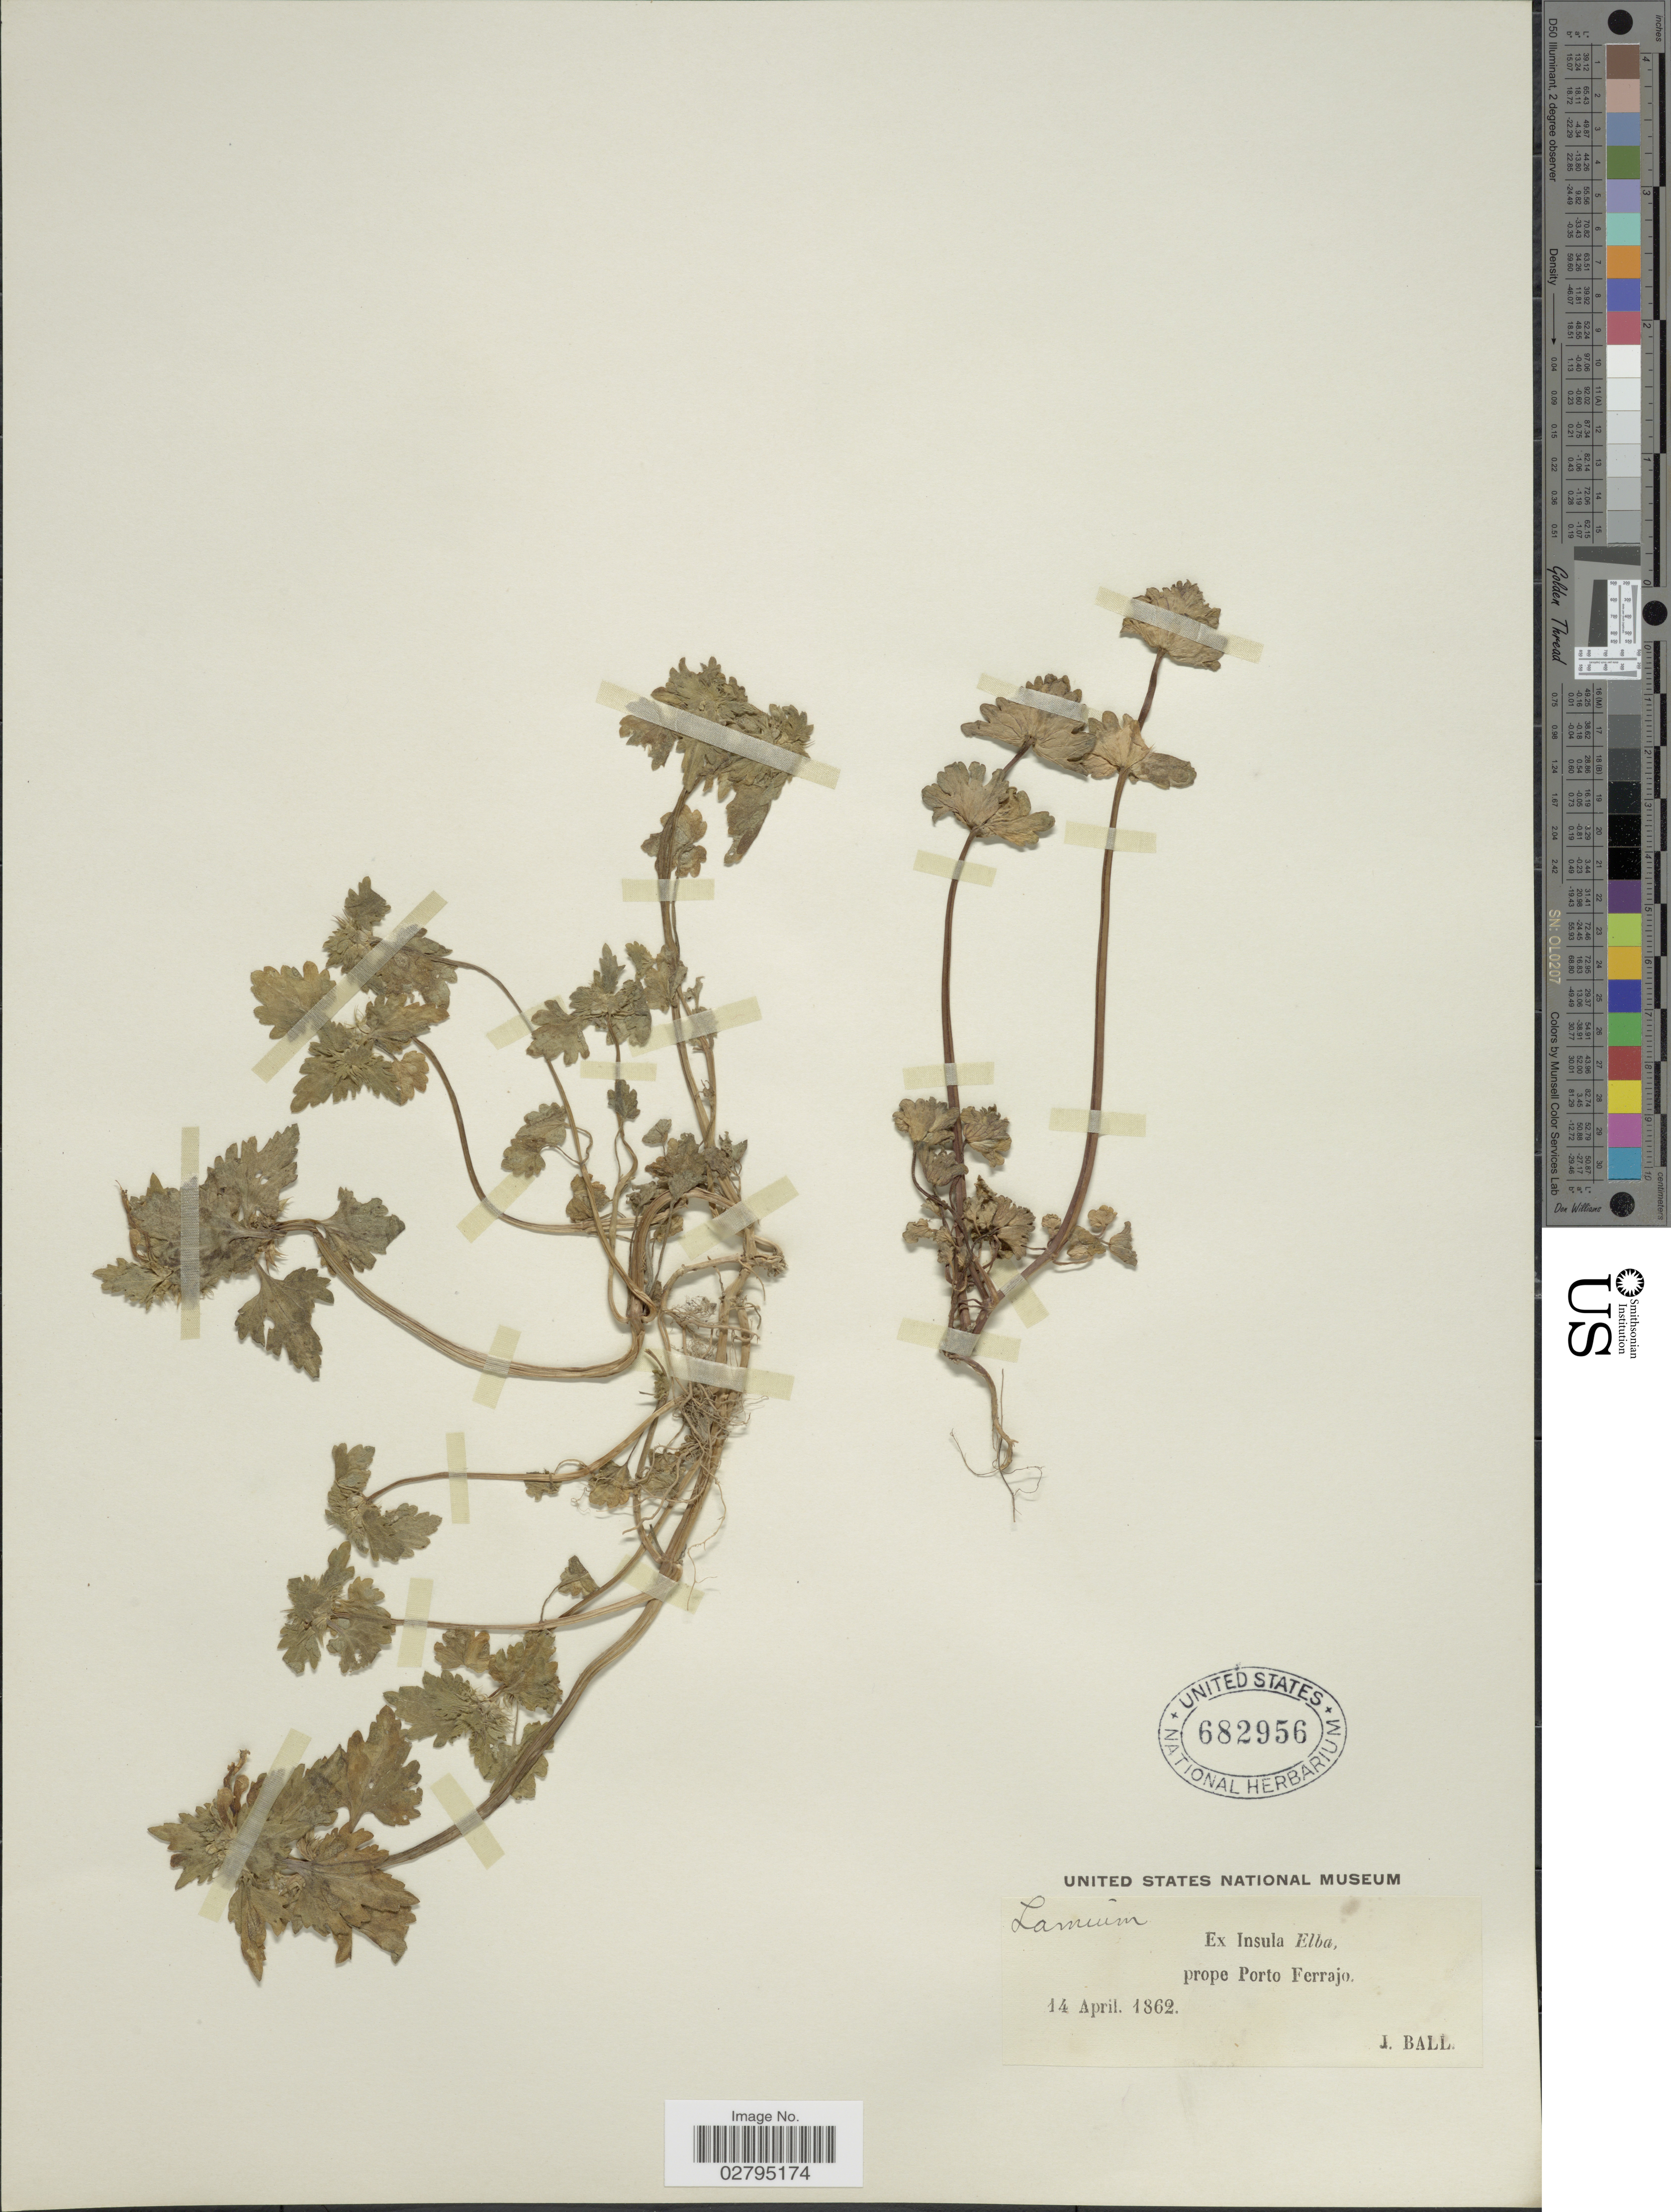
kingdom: Plantae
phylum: Tracheophyta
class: Magnoliopsida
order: Lamiales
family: Lamiaceae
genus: Lamium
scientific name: Lamium sp.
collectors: J. Ball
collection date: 1862-04-14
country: Italy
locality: Insula Elba, prope Porto Ferrajo.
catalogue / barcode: US 682956